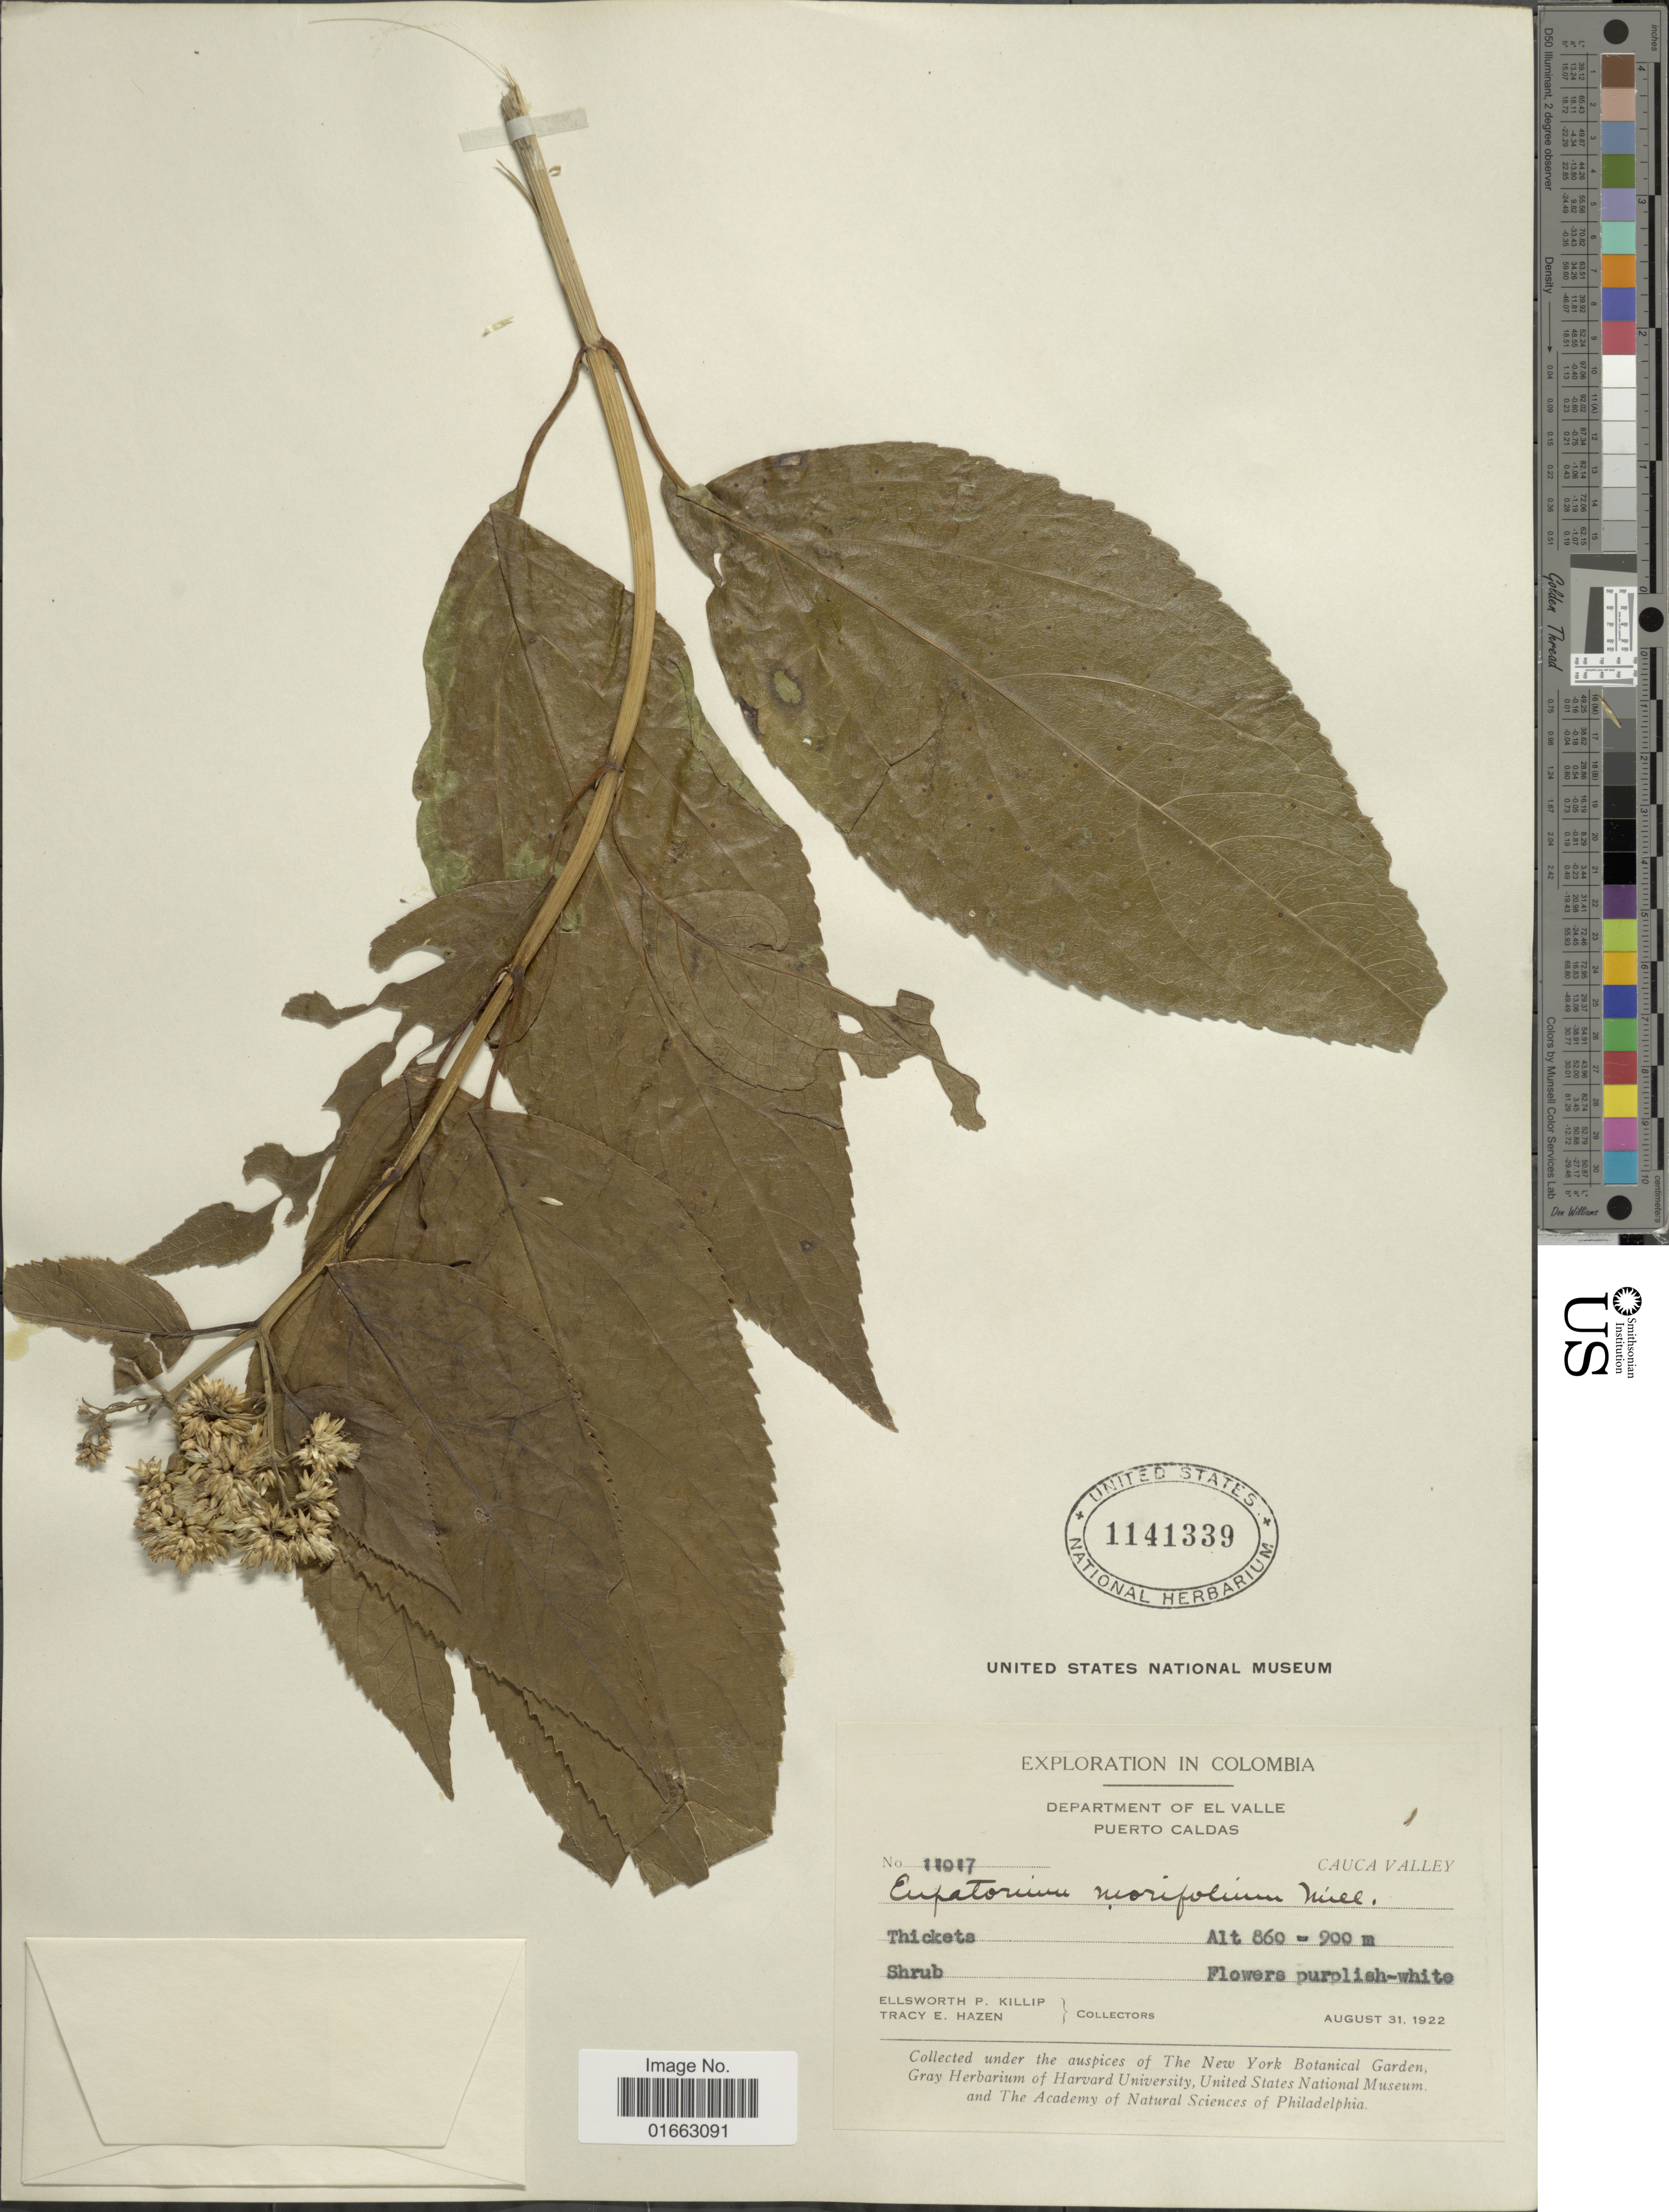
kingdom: Plantae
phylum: Tracheophyta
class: Magnoliopsida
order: Asterales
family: Asteraceae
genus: Critonia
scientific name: Critonia morifolia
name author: (Mill.) R.M. King & H. Rob.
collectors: E. P. Killip & T. E. Hazen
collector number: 11017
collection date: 1922-08-31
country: Colombia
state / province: Valle del Cauca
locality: Department of El Valle, Puerto Caldas, Cauca Valley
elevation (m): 860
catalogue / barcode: US 1141339